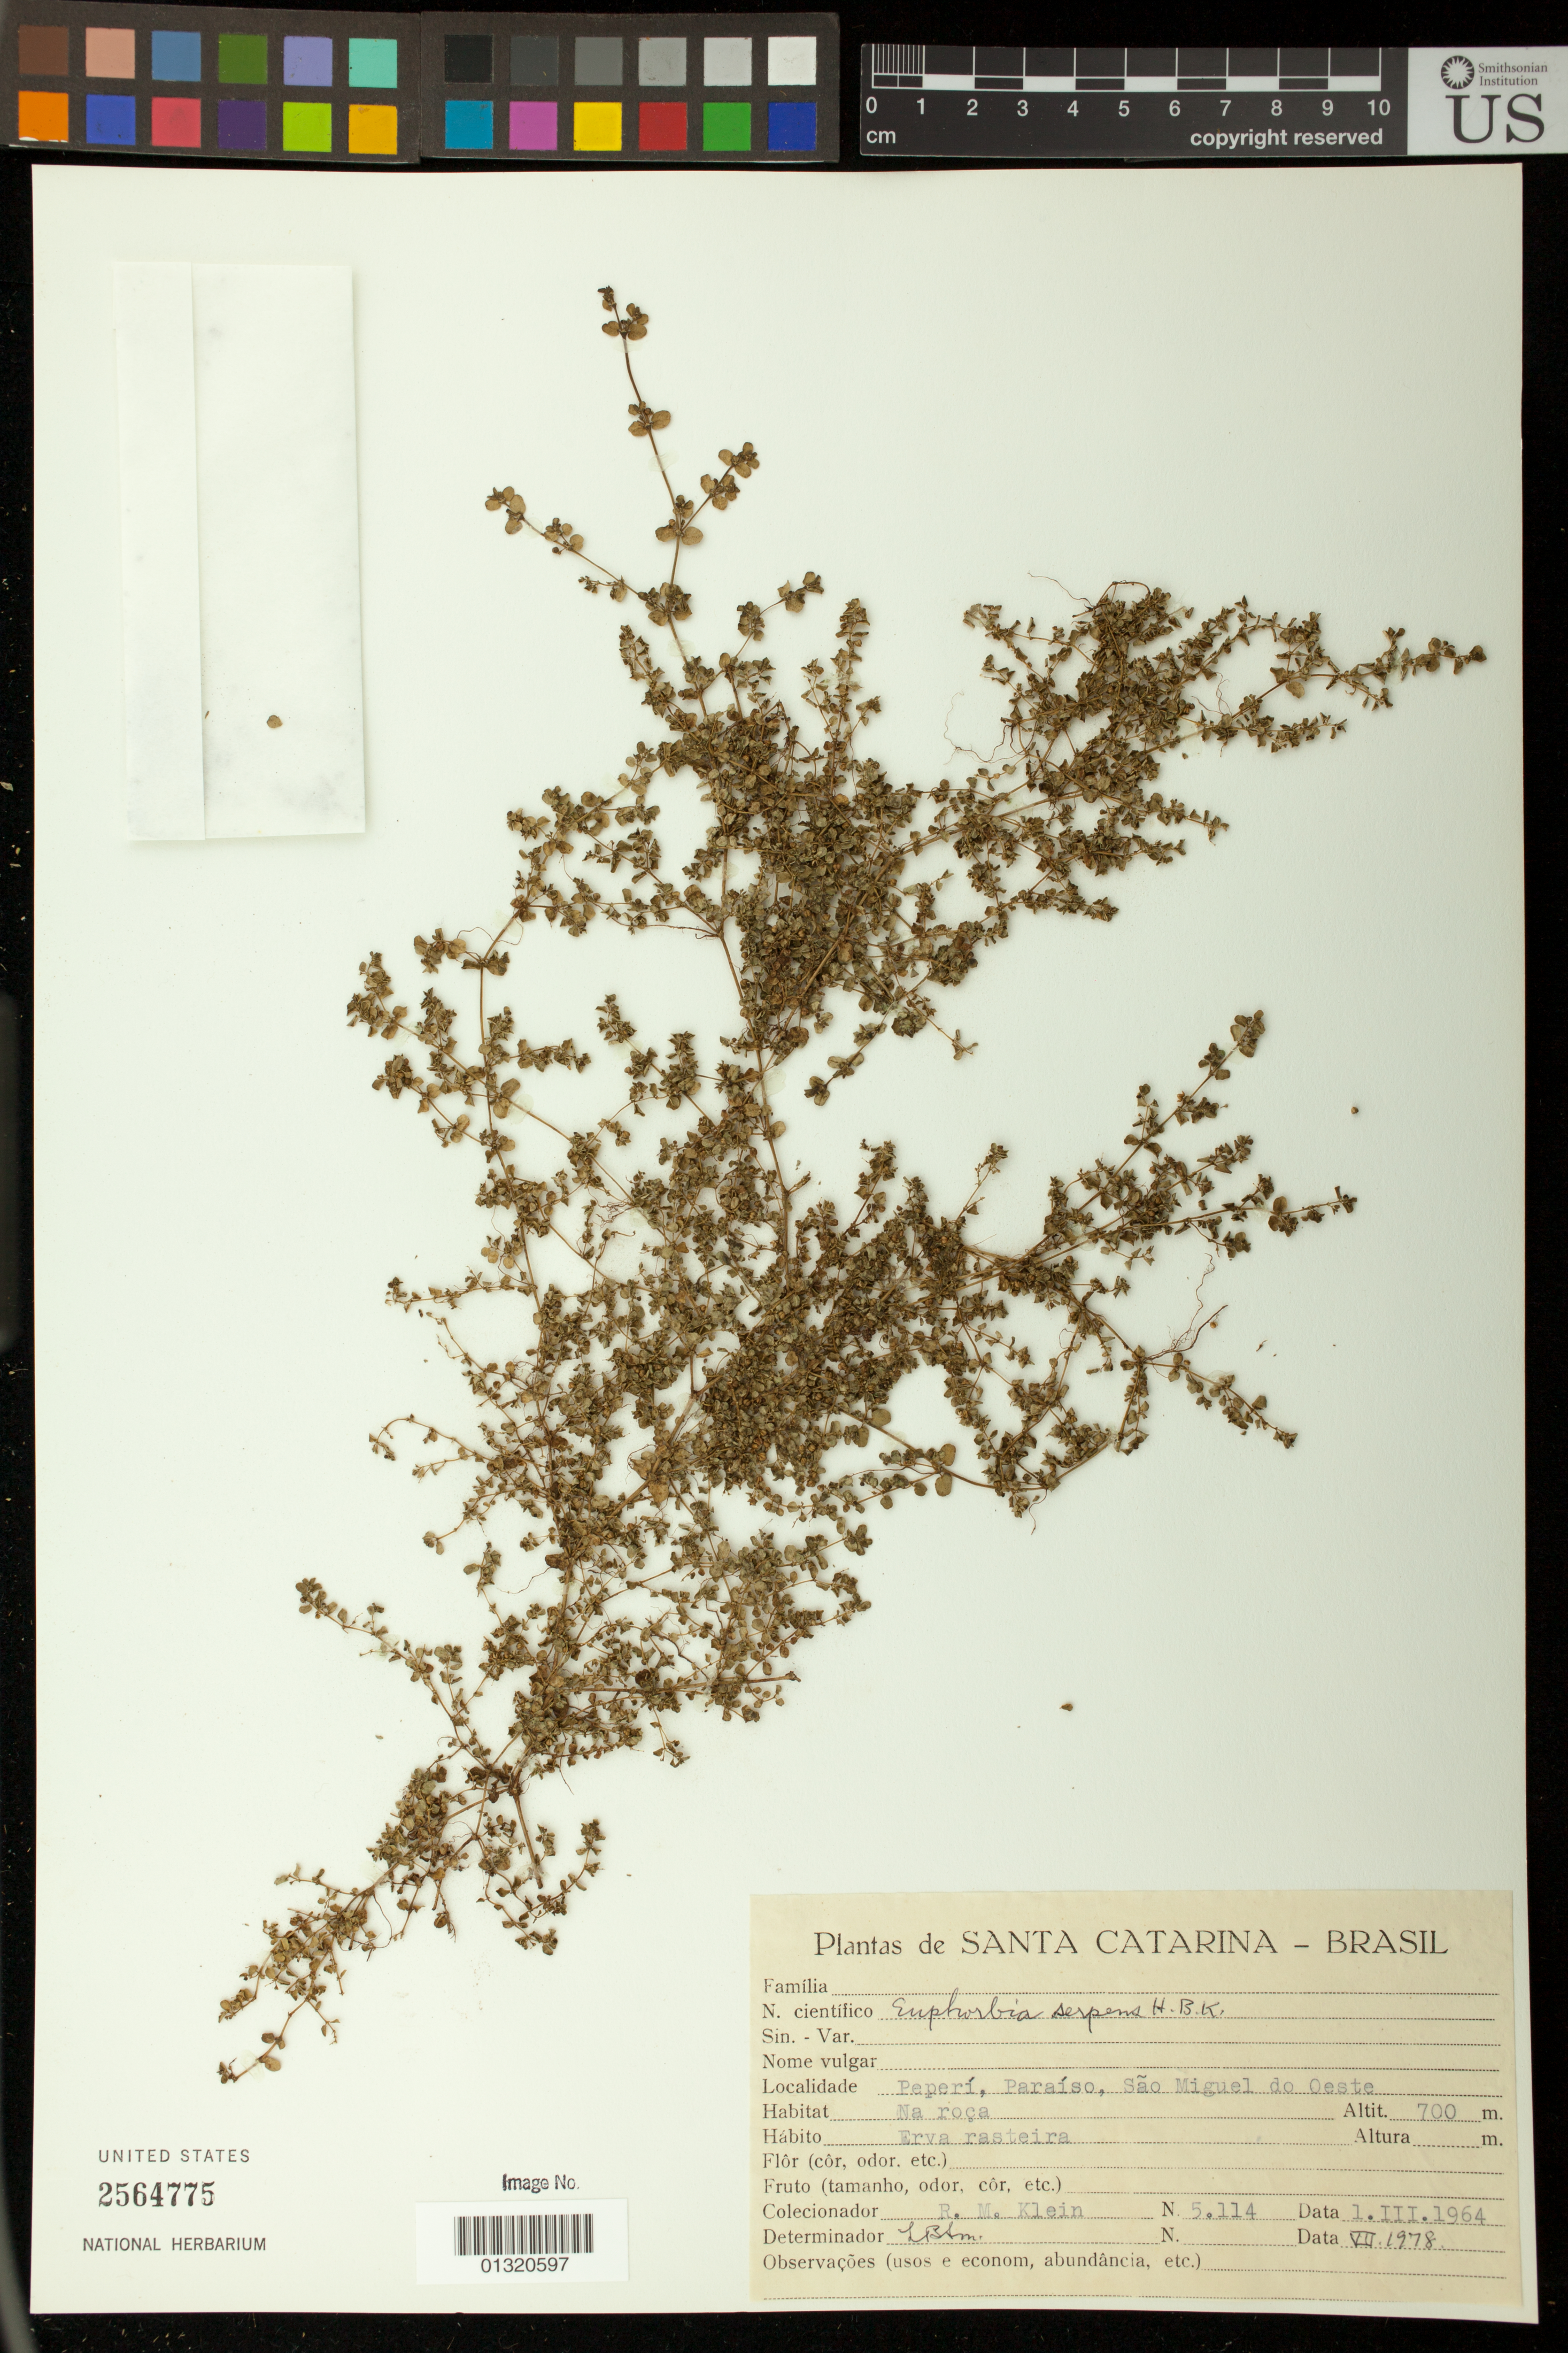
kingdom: Plantae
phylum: Tracheophyta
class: Magnoliopsida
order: Malpighiales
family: Euphorbiaceae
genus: Euphorbia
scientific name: Euphorbia serpens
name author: Kunth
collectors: R. M. Klein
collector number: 5114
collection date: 1964-03-01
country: Brazil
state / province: Santa Catarina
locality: Peperi, Paraiso, Sao Miguel do Oeste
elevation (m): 700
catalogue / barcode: US 2564775